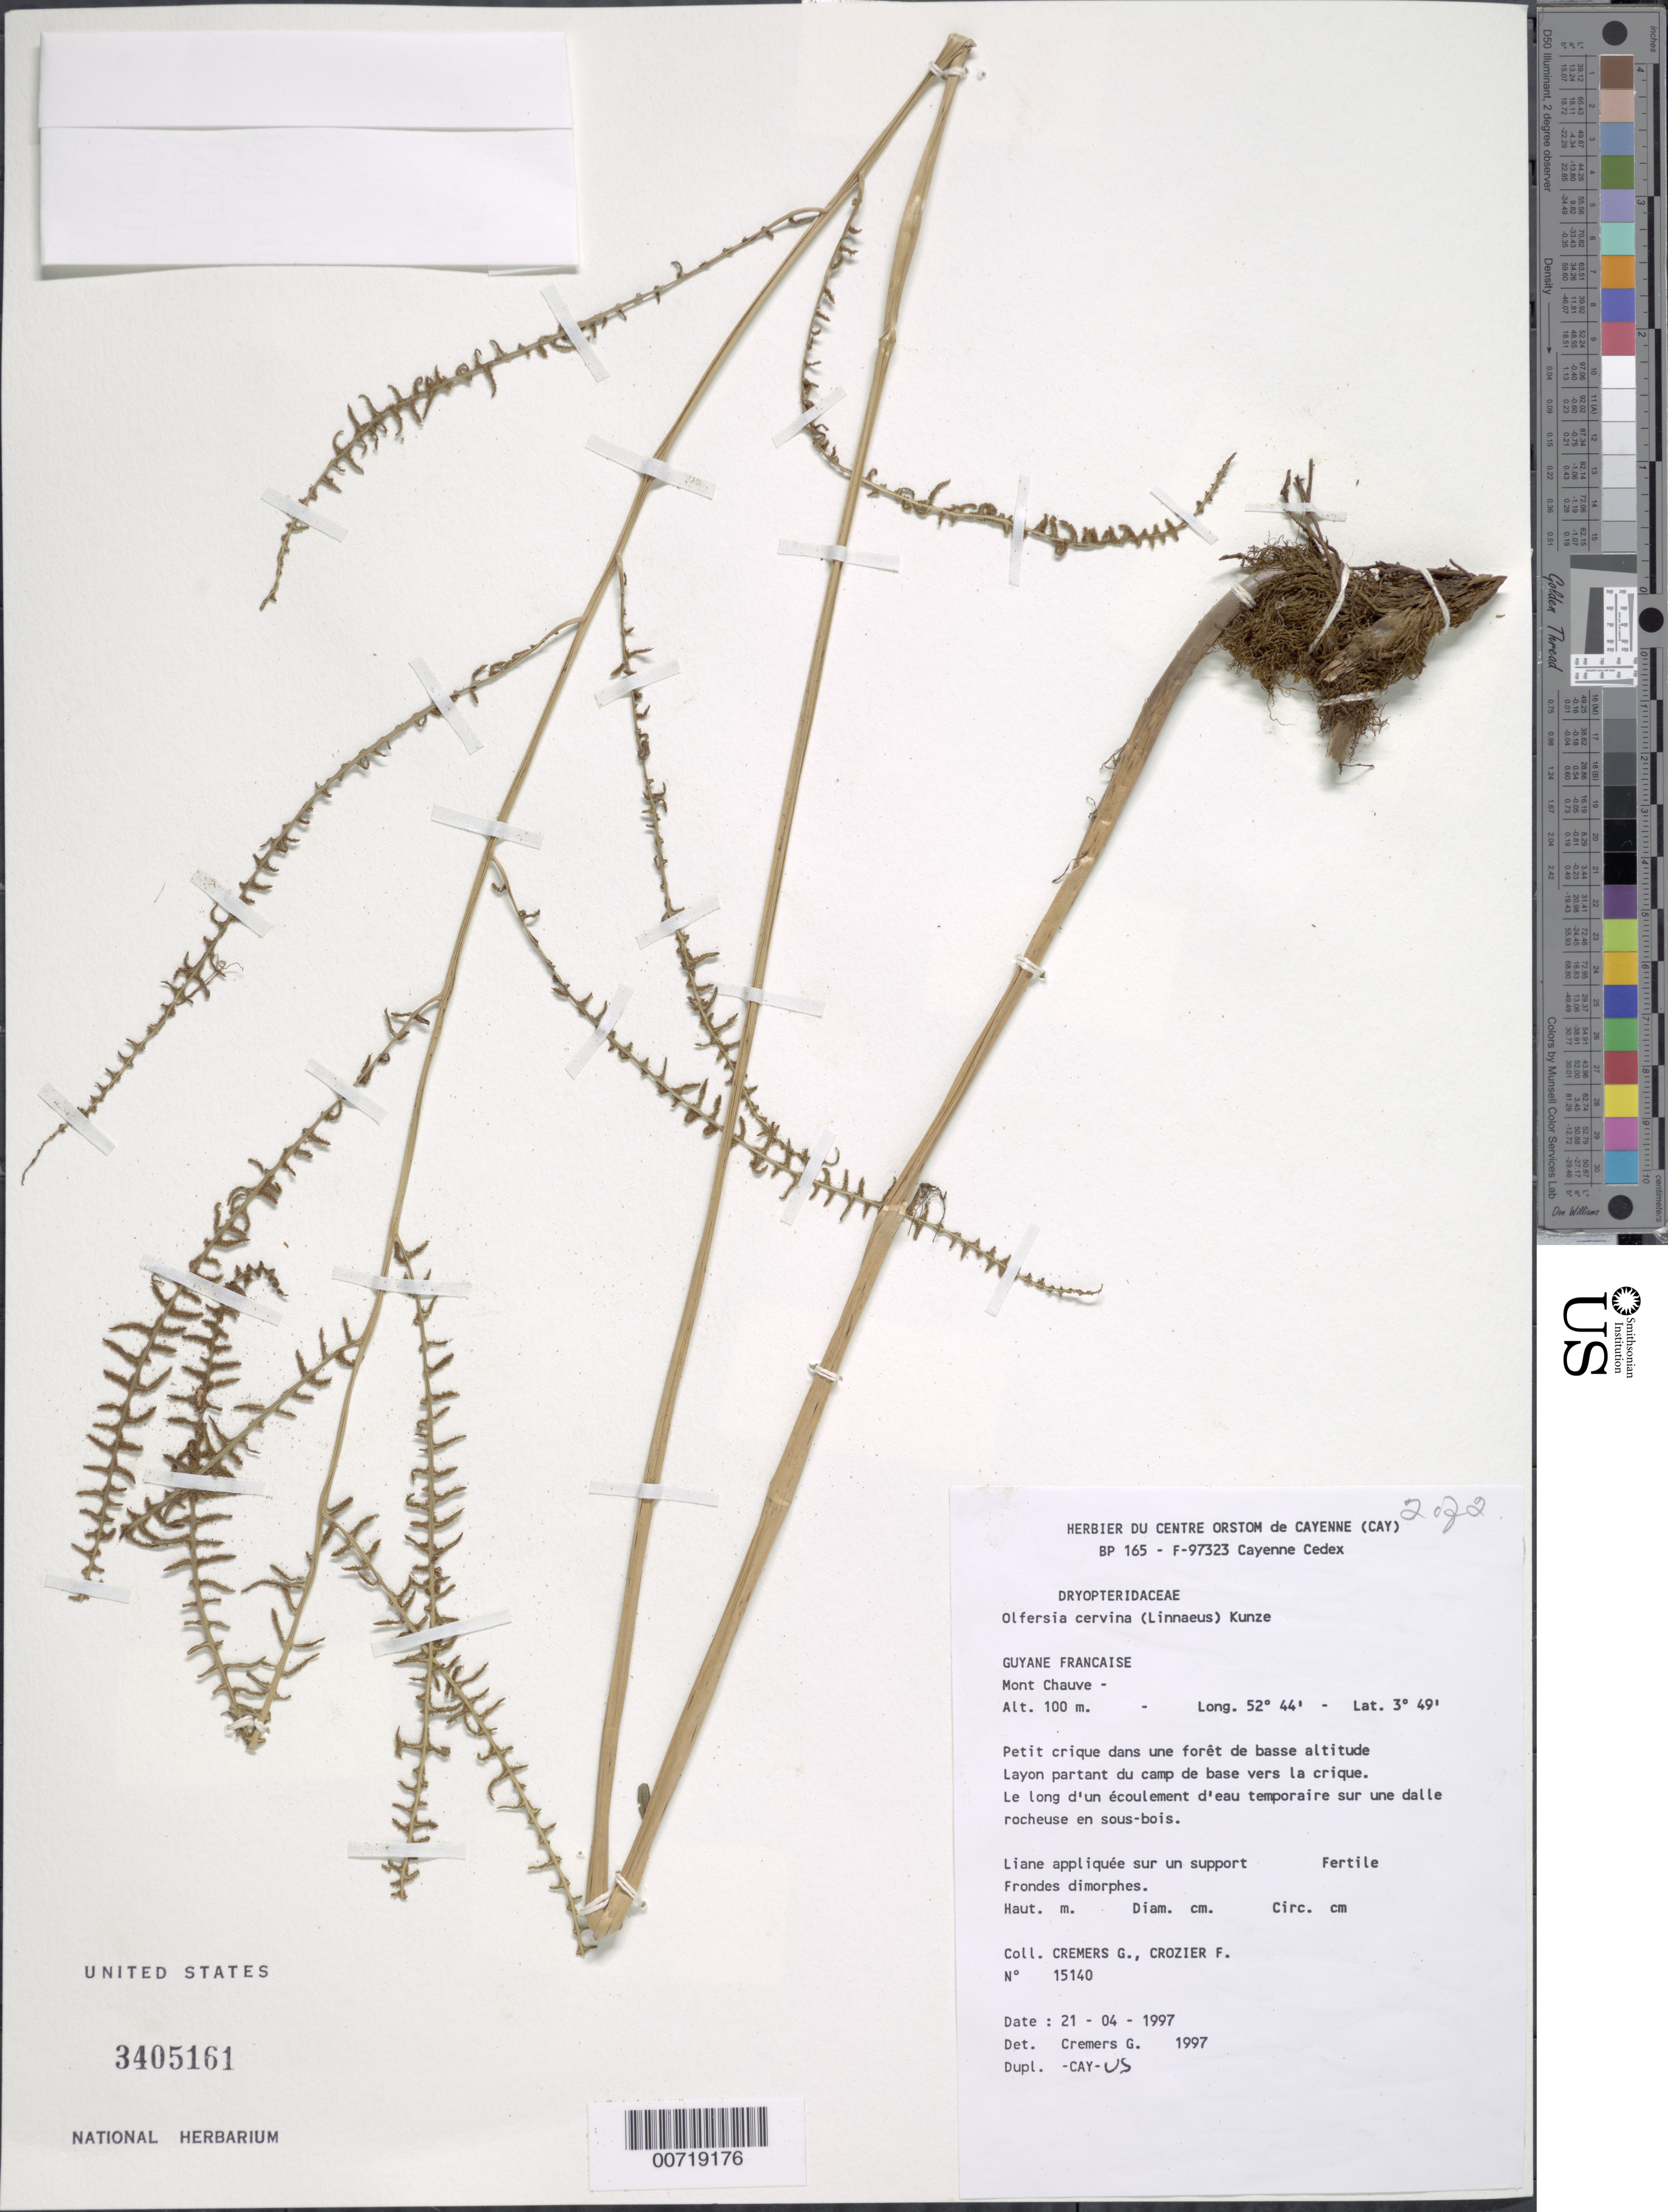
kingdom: Plantae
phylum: Tracheophyta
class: Polypodiopsida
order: Polypodiales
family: Dryopteridaceae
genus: Olfersia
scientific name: Olfersia cervina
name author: (L.) Kunze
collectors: G. Cremers & F. Crozier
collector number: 15140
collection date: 1997-04-21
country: French Guiana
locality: Mont Chauve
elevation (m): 100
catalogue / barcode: US 3405161